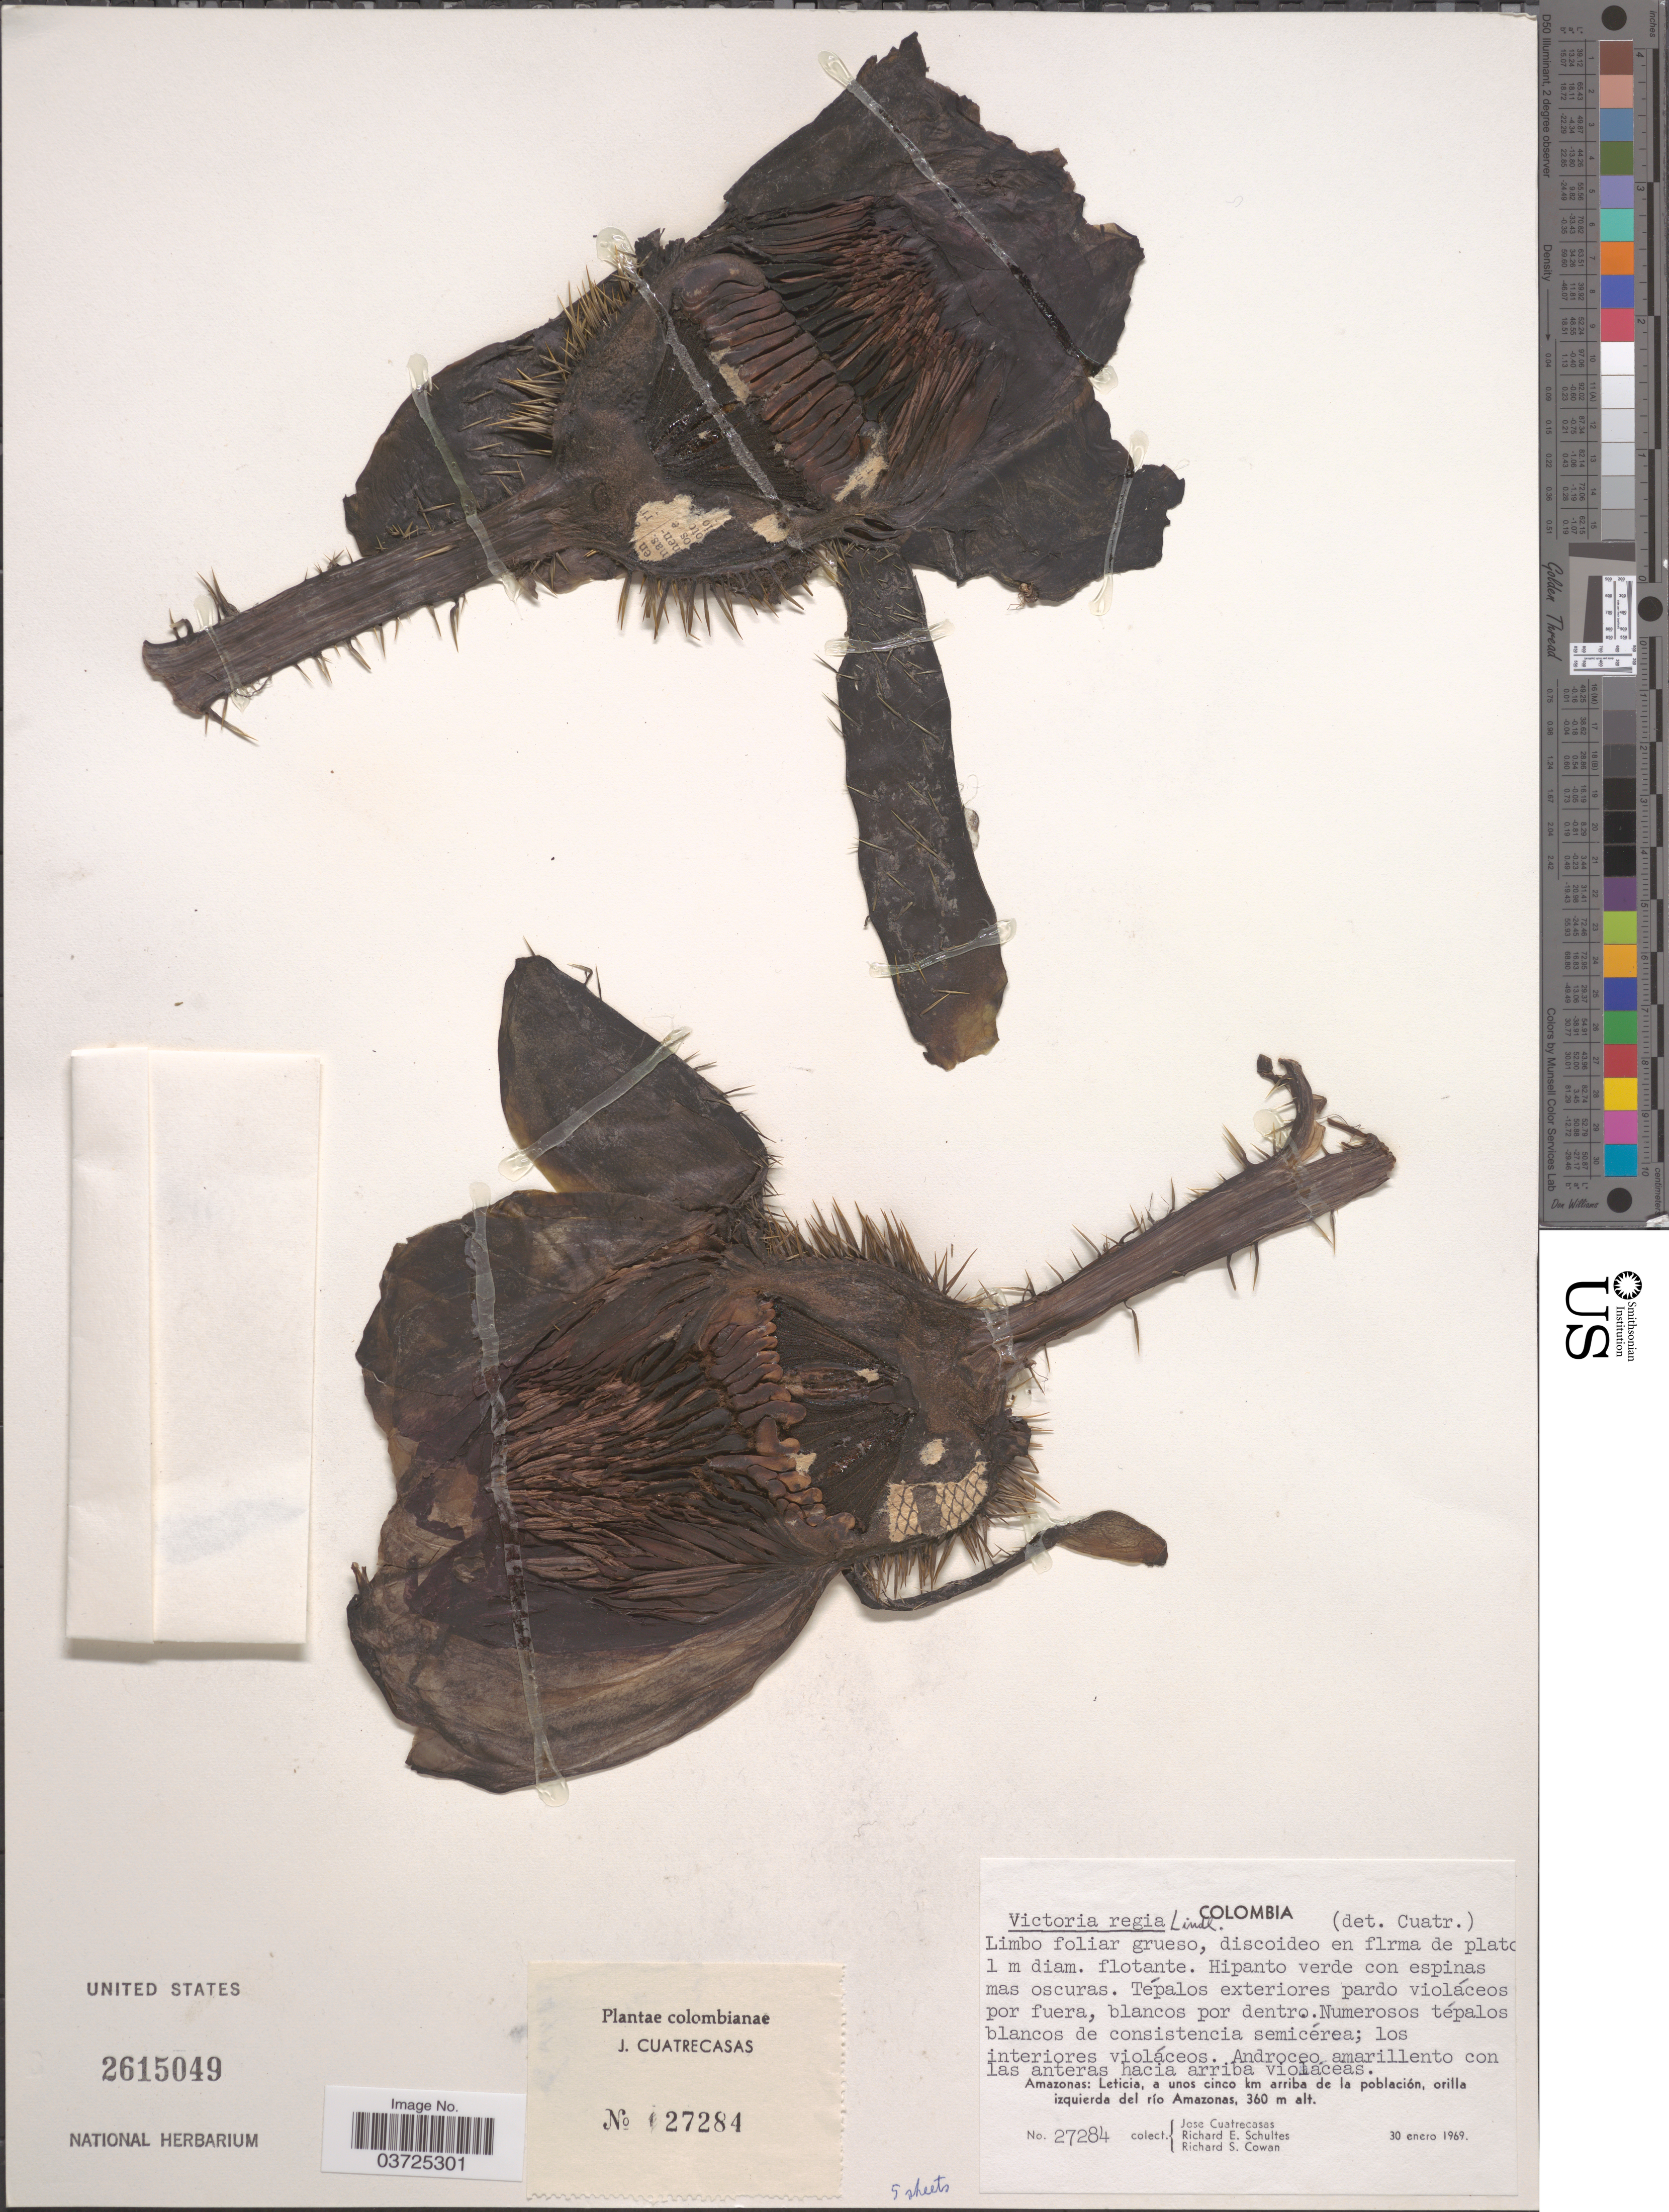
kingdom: Plantae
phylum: Tracheophyta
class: Magnoliopsida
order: Nymphaeales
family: Nymphaeaceae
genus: Victoria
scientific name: Victoria amazonica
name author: (Poepp.) Klotzsch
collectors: J. Cuatrecasas, R. E. Schultes & R. S. Cowan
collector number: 27284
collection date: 1969-01-30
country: Colombia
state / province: Amazônas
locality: Leticia, a unos cinco km arriba de la población, orilla izquierda del río Amazonas.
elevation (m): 360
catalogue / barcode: US 2615049